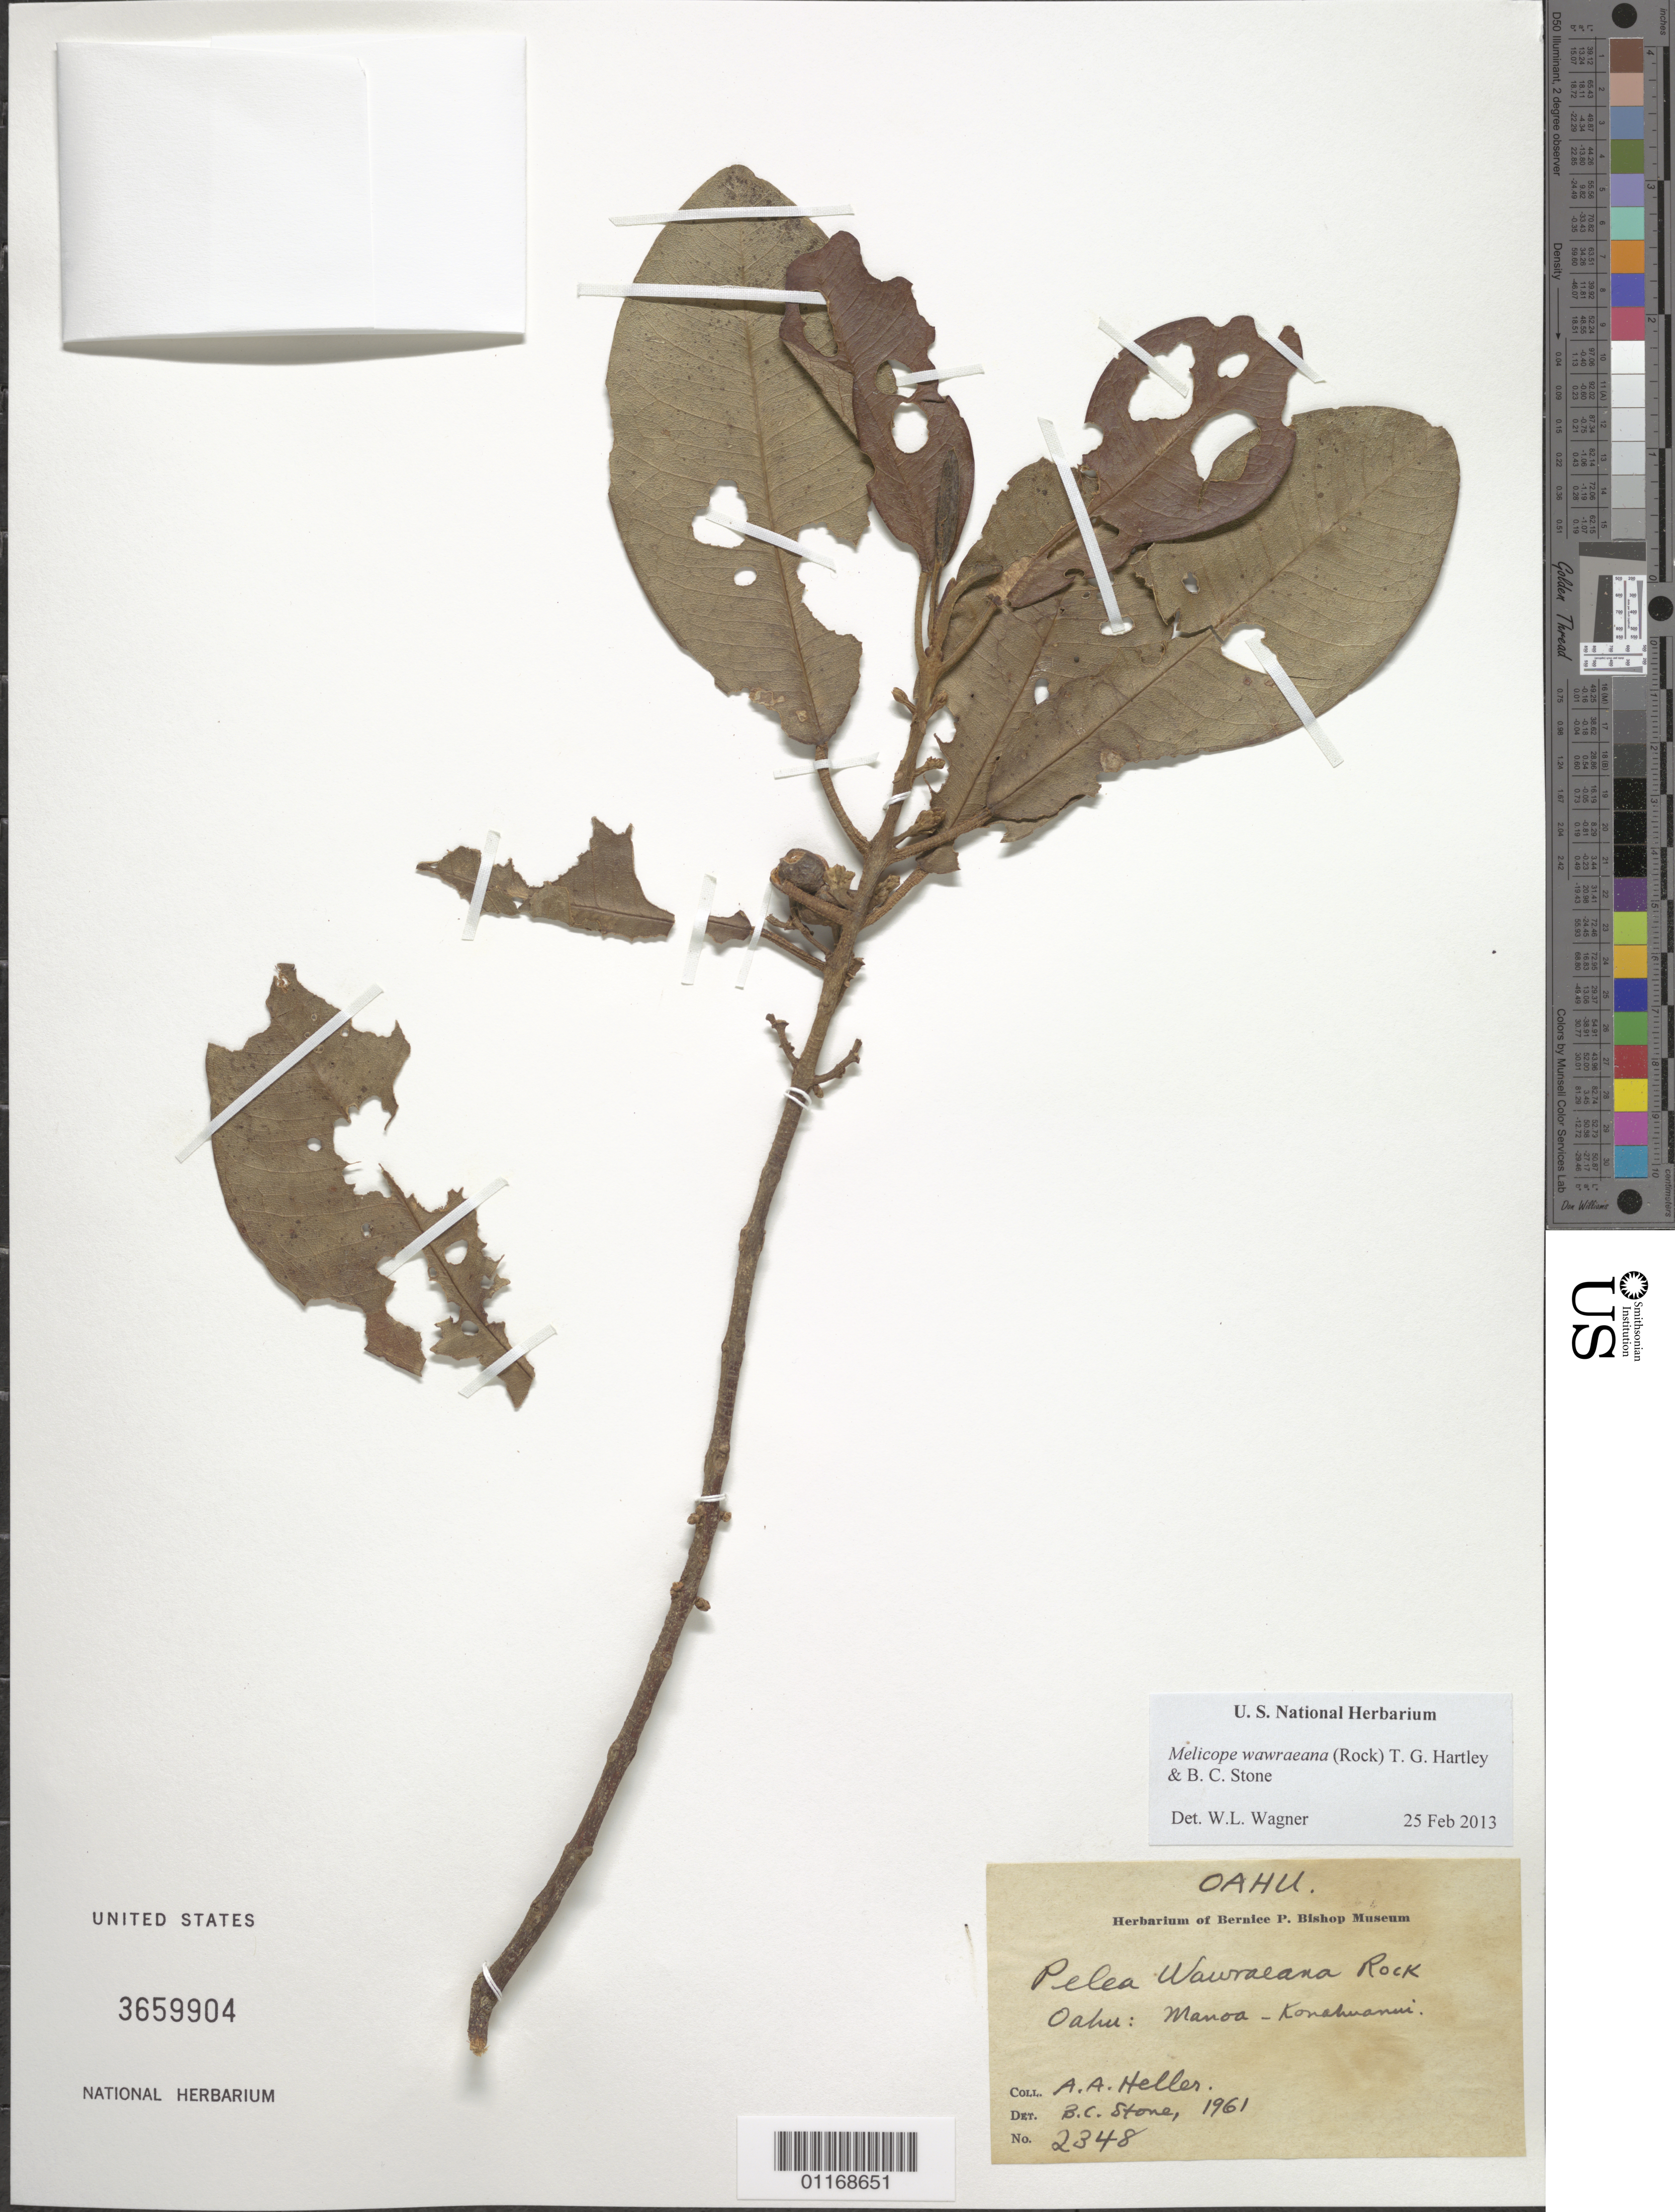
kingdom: Plantae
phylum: Tracheophyta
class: Magnoliopsida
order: Sapindales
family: Rutaceae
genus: Melicope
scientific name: Melicope wawraeana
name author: (H. Lév.) T.G. Hartley & B.C. Stone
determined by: Wagner, W. L., (BOT), Smithsonian Institution - National Museum of Natural History (UNITED STATES)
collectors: A. A. Heller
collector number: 2348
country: United States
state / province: Hawaii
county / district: Honolulu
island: Oahu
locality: Manoa - Konahuanui.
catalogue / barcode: US 3659904